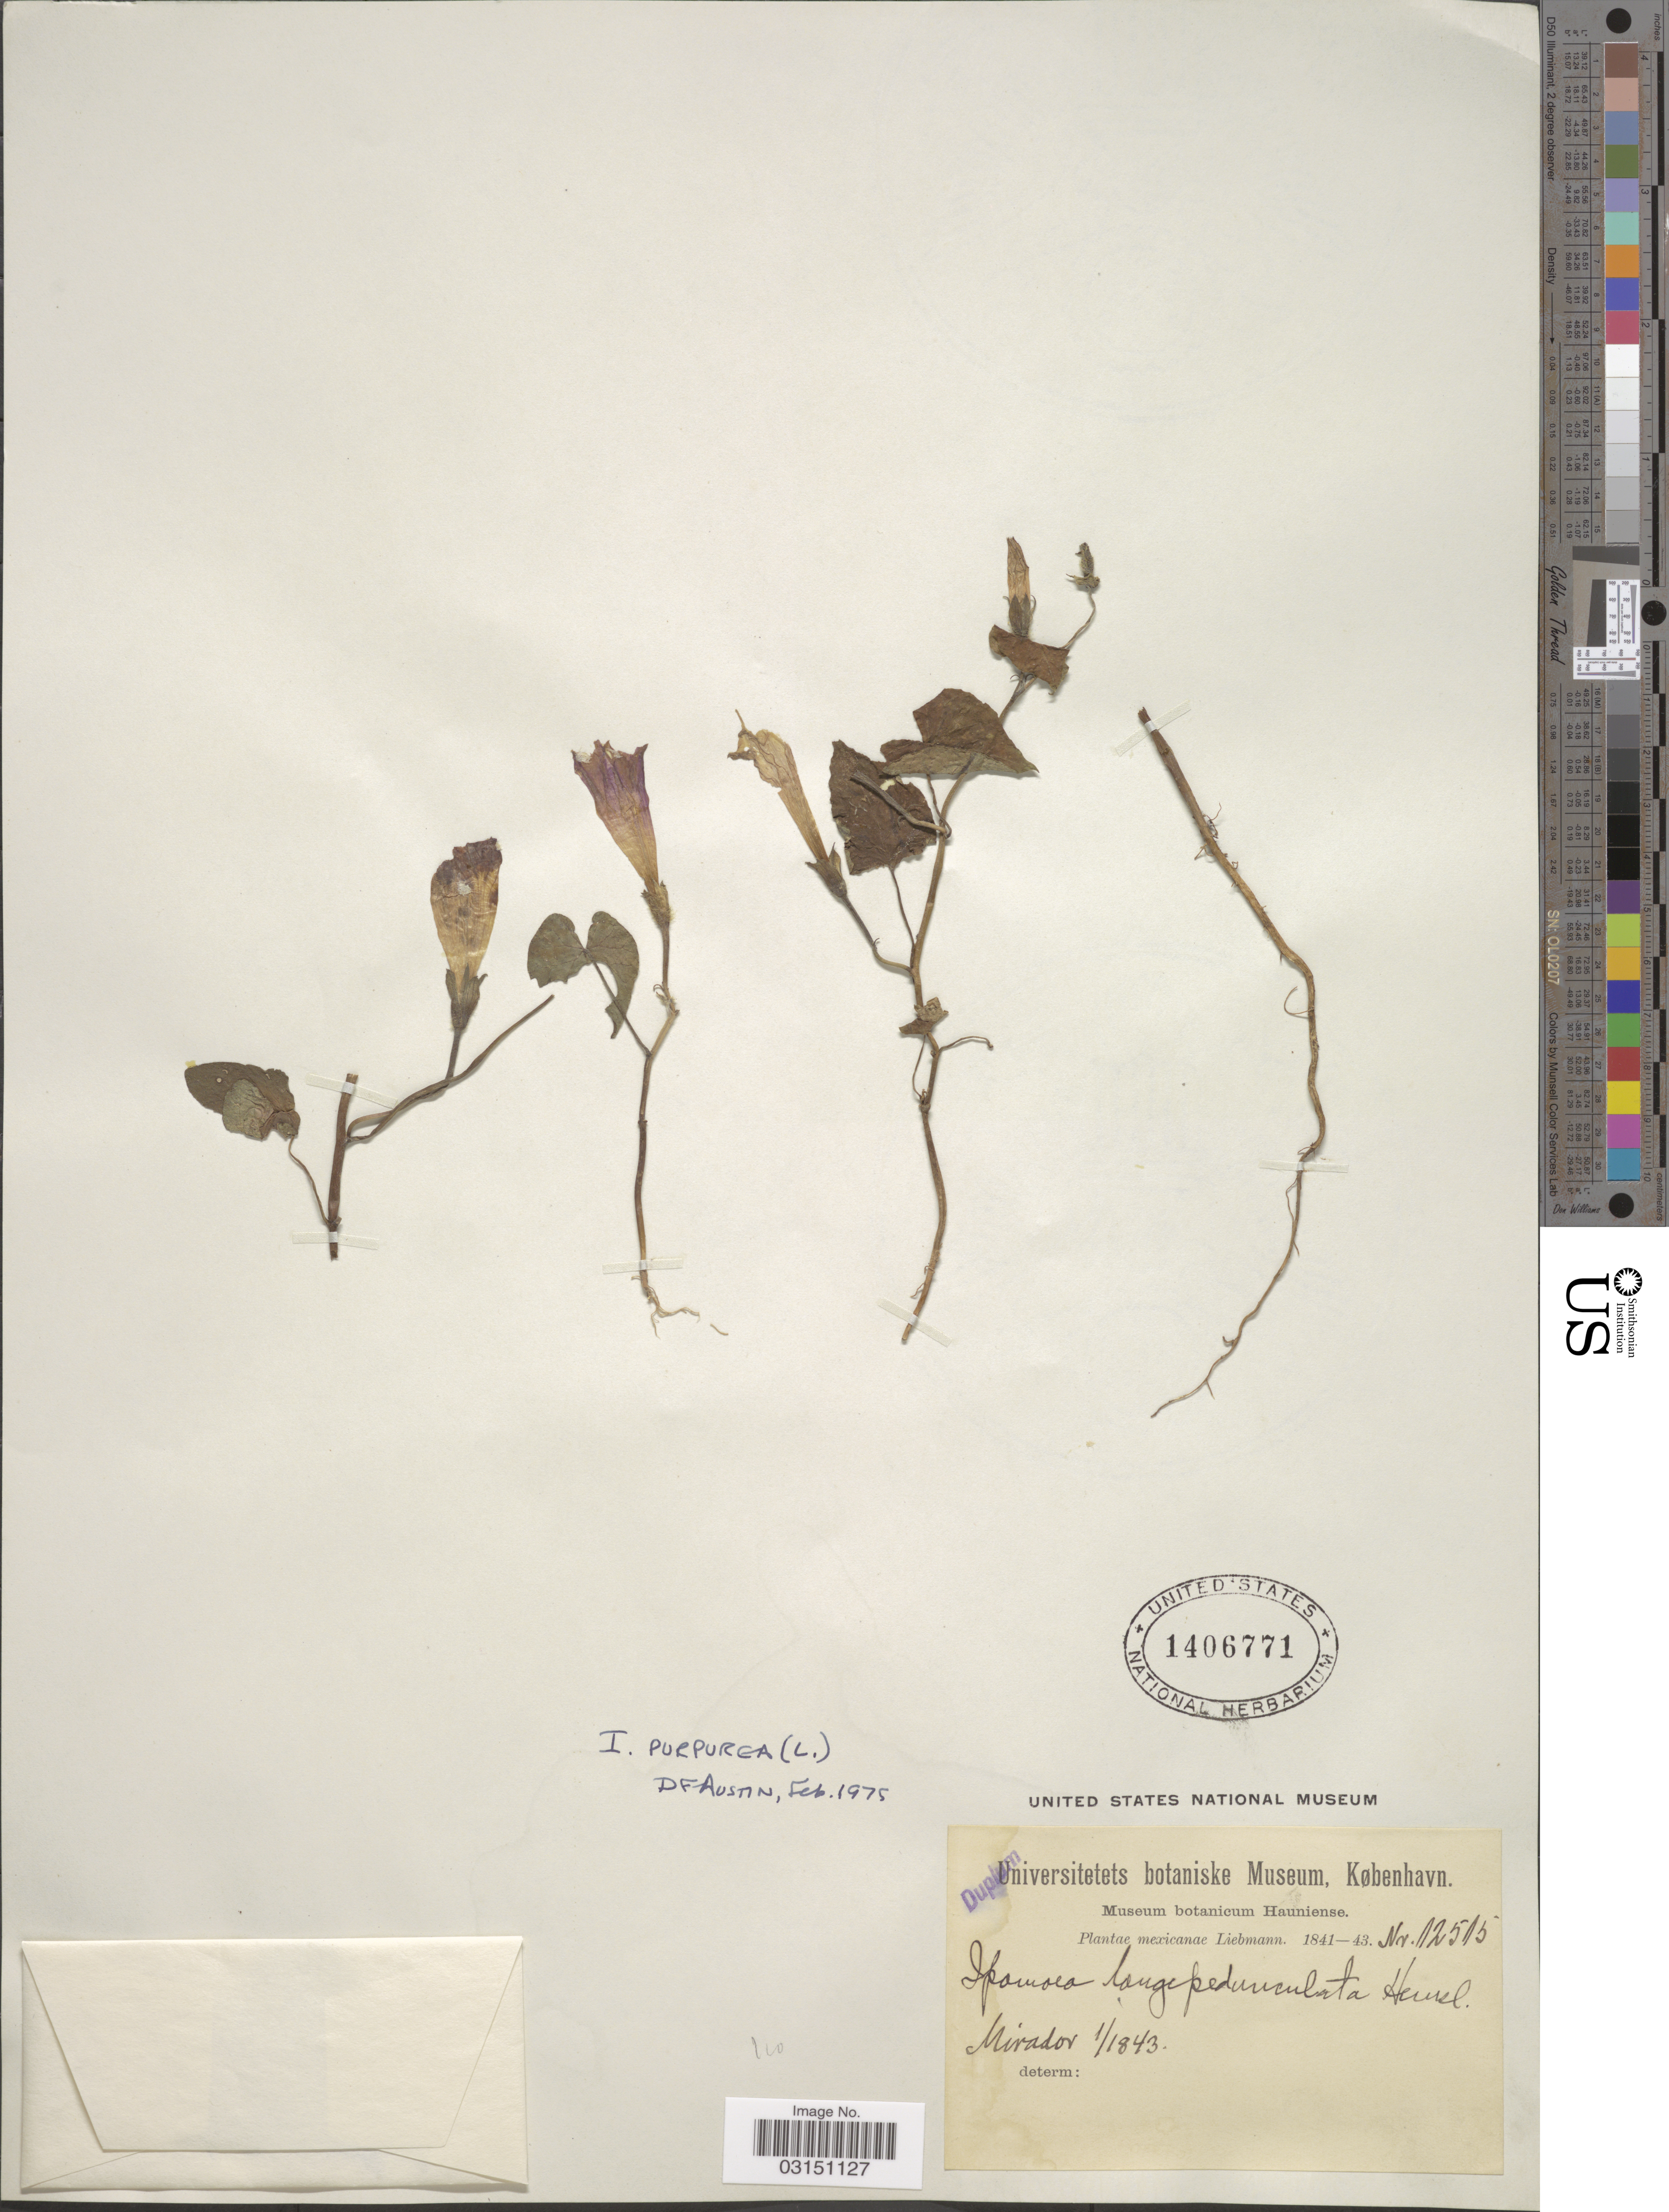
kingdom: Plantae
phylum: Tracheophyta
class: Magnoliopsida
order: Solanales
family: Convolvulaceae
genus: Ipomoea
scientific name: Ipomoea purpurea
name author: (L.) Roth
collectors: Liebmann, --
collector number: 12515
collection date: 1843-01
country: Mexico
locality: Mirador.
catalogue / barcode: US 1406771